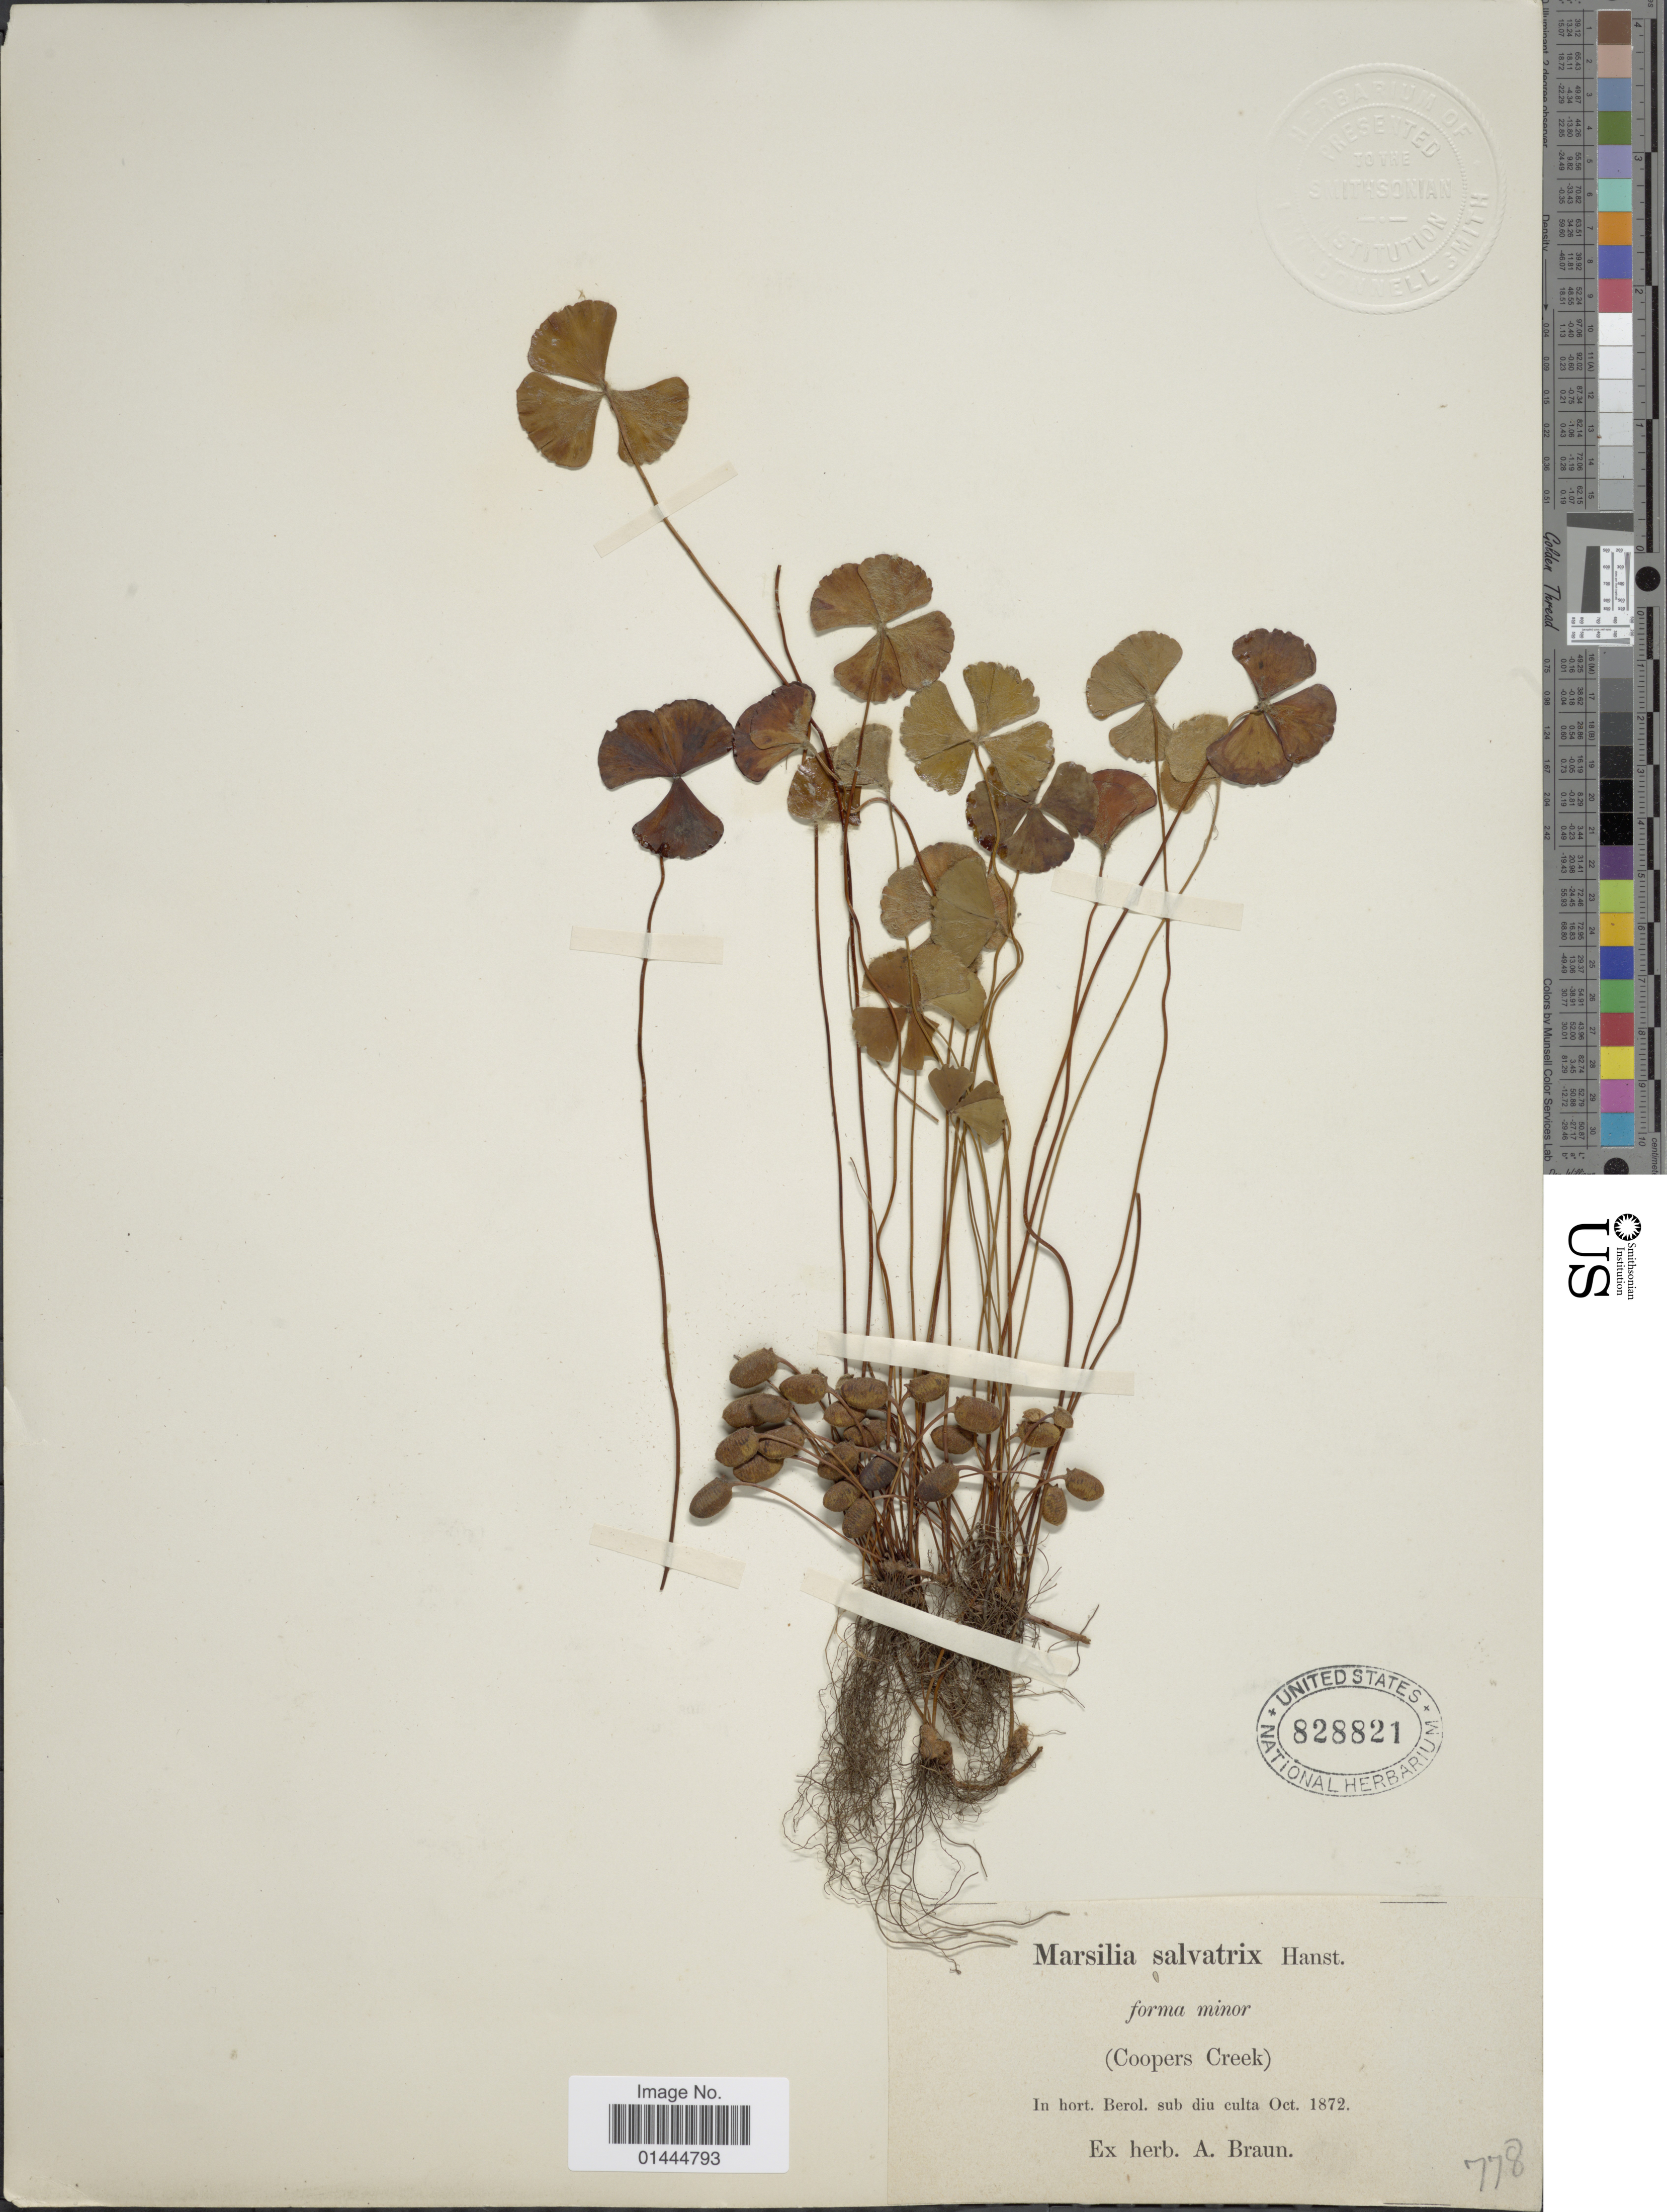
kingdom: Plantae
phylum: Tracheophyta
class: Polypodiopsida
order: Salviniales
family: Marsileaceae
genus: Marsilea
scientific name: Marsilea drummondii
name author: A. Braun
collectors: ex herb. A. Braun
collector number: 778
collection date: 1872-10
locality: In hort. Berol. sub diu culta.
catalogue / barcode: US 828821